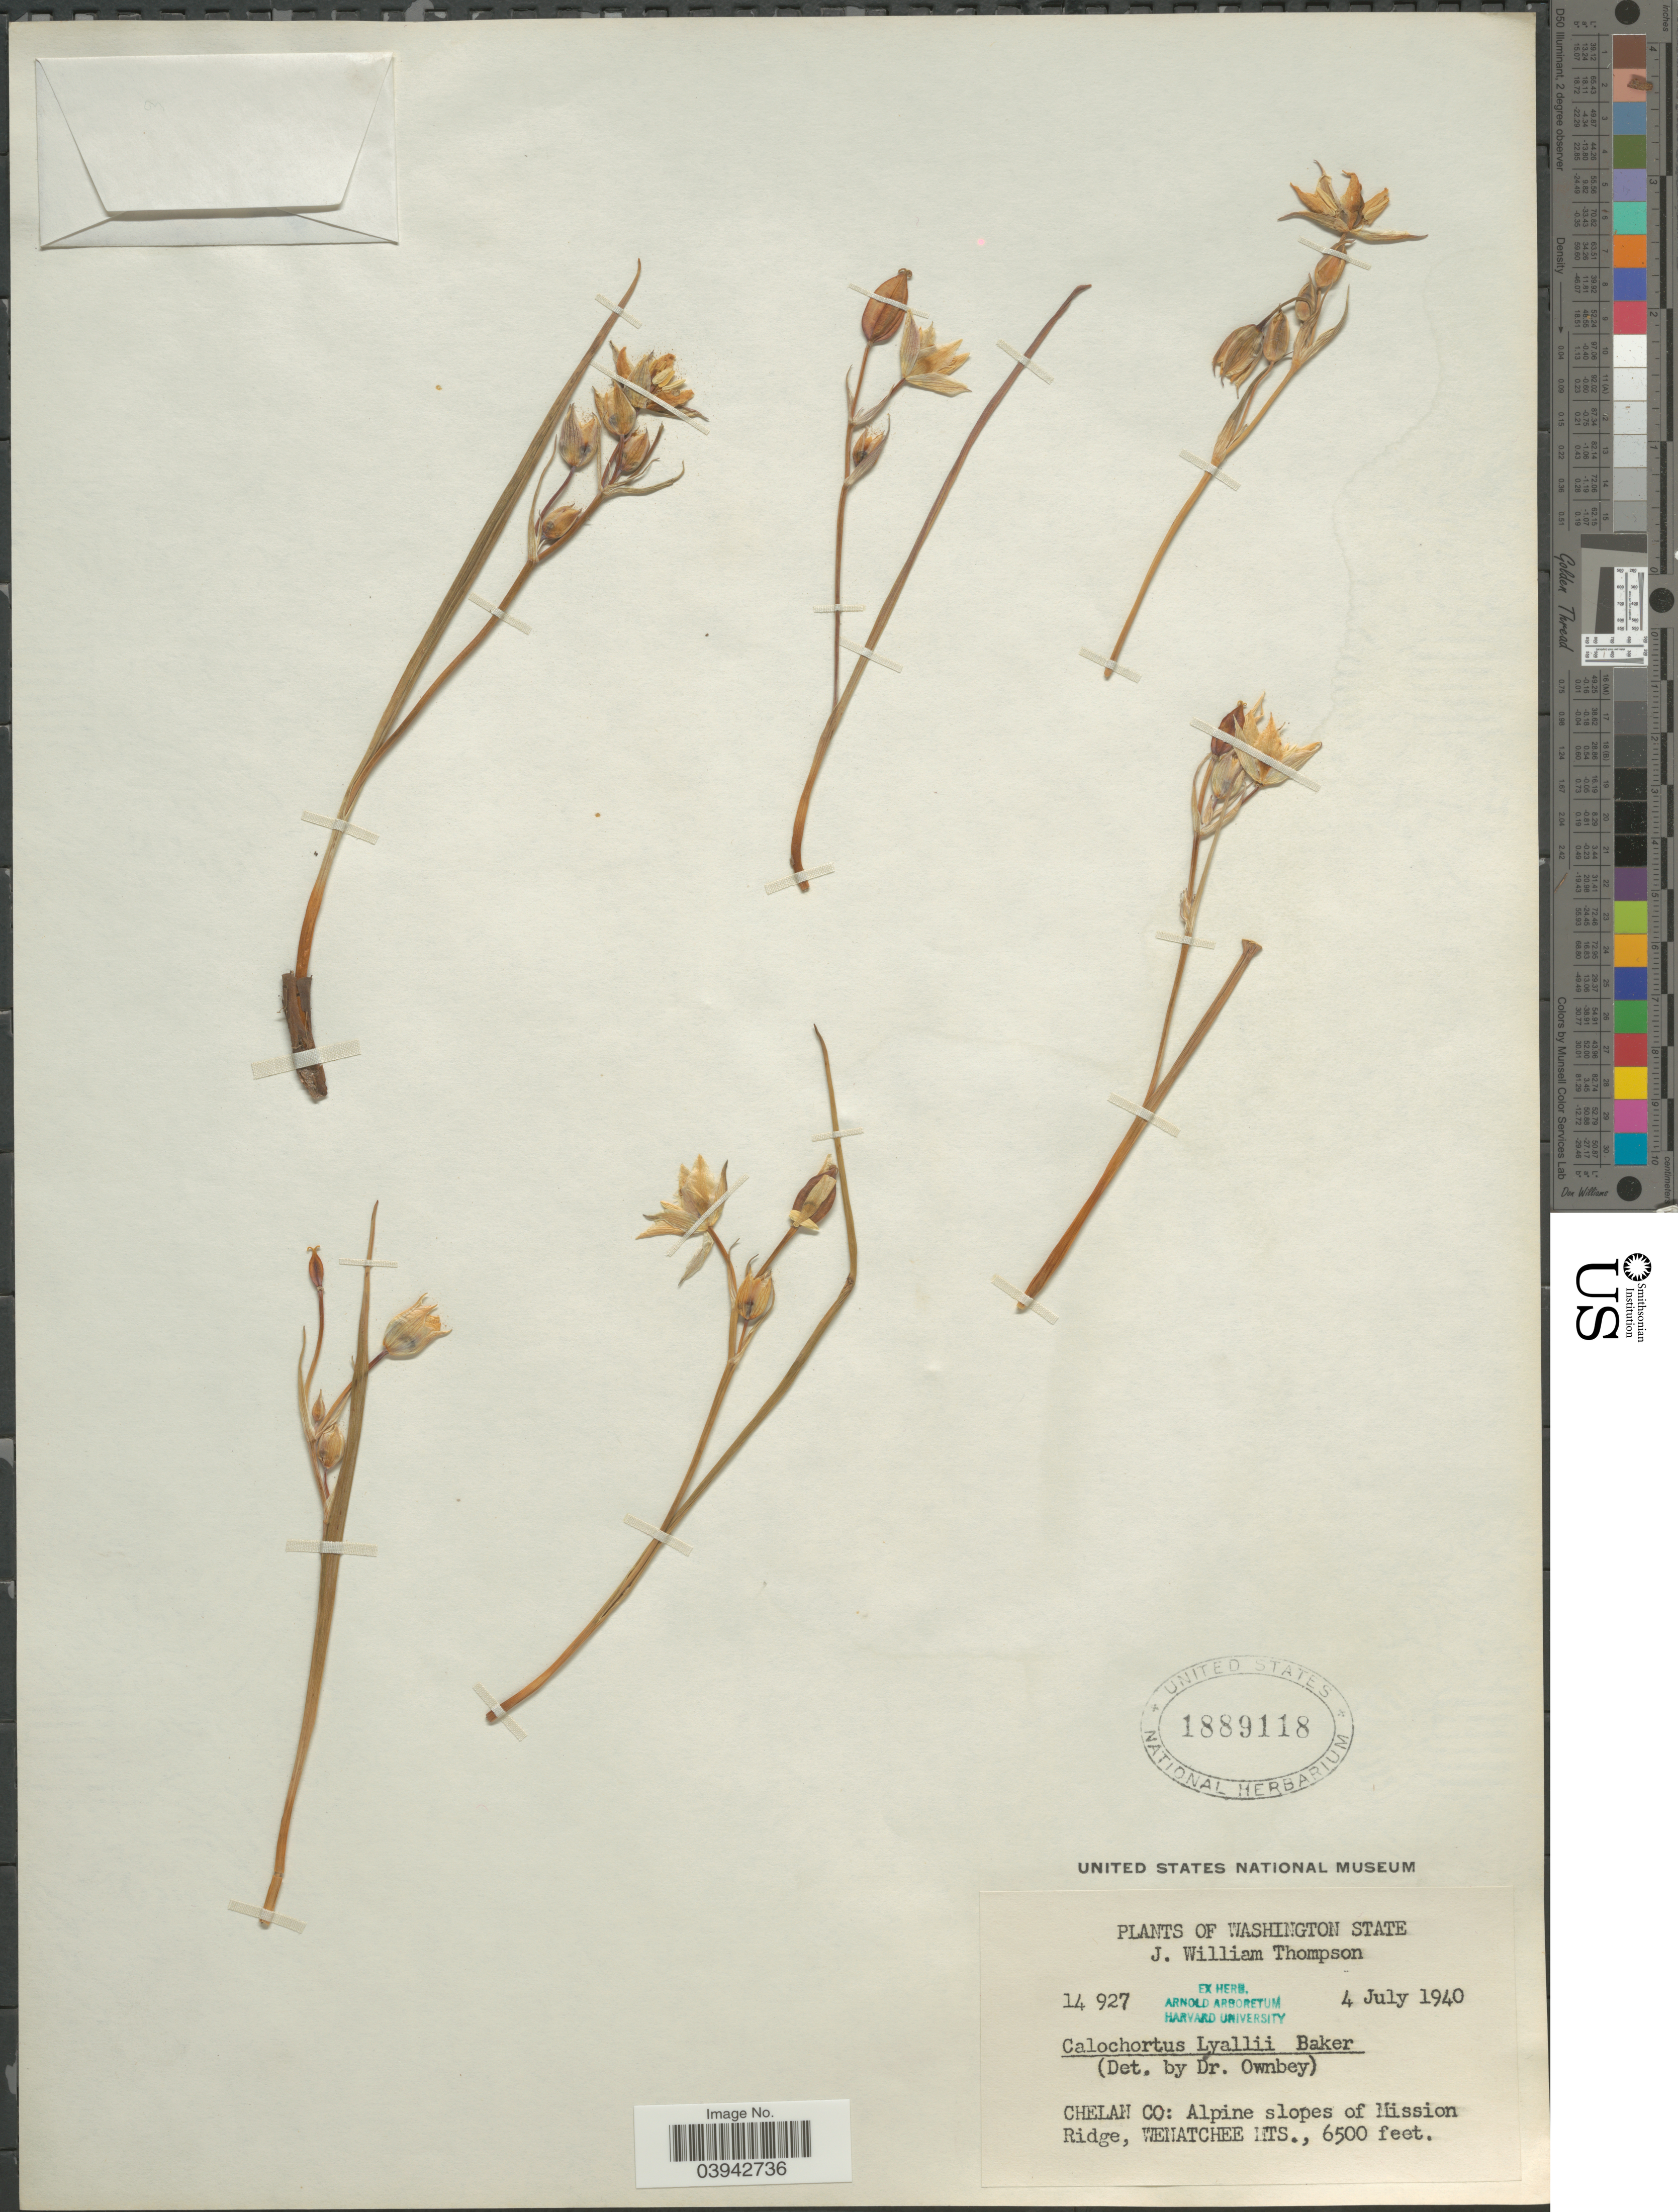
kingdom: Plantae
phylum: Tracheophyta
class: Liliopsida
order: Liliales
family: Liliaceae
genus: Calochortus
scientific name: Calochortus lyallii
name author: Baker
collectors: J. W. Thompson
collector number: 14927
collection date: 1940-07-04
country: United States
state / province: Washington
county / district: Chelan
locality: Chelan Co: Alpine slopes of Mission Ridge, Wenatchee Mts.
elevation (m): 1981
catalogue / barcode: US 1889118